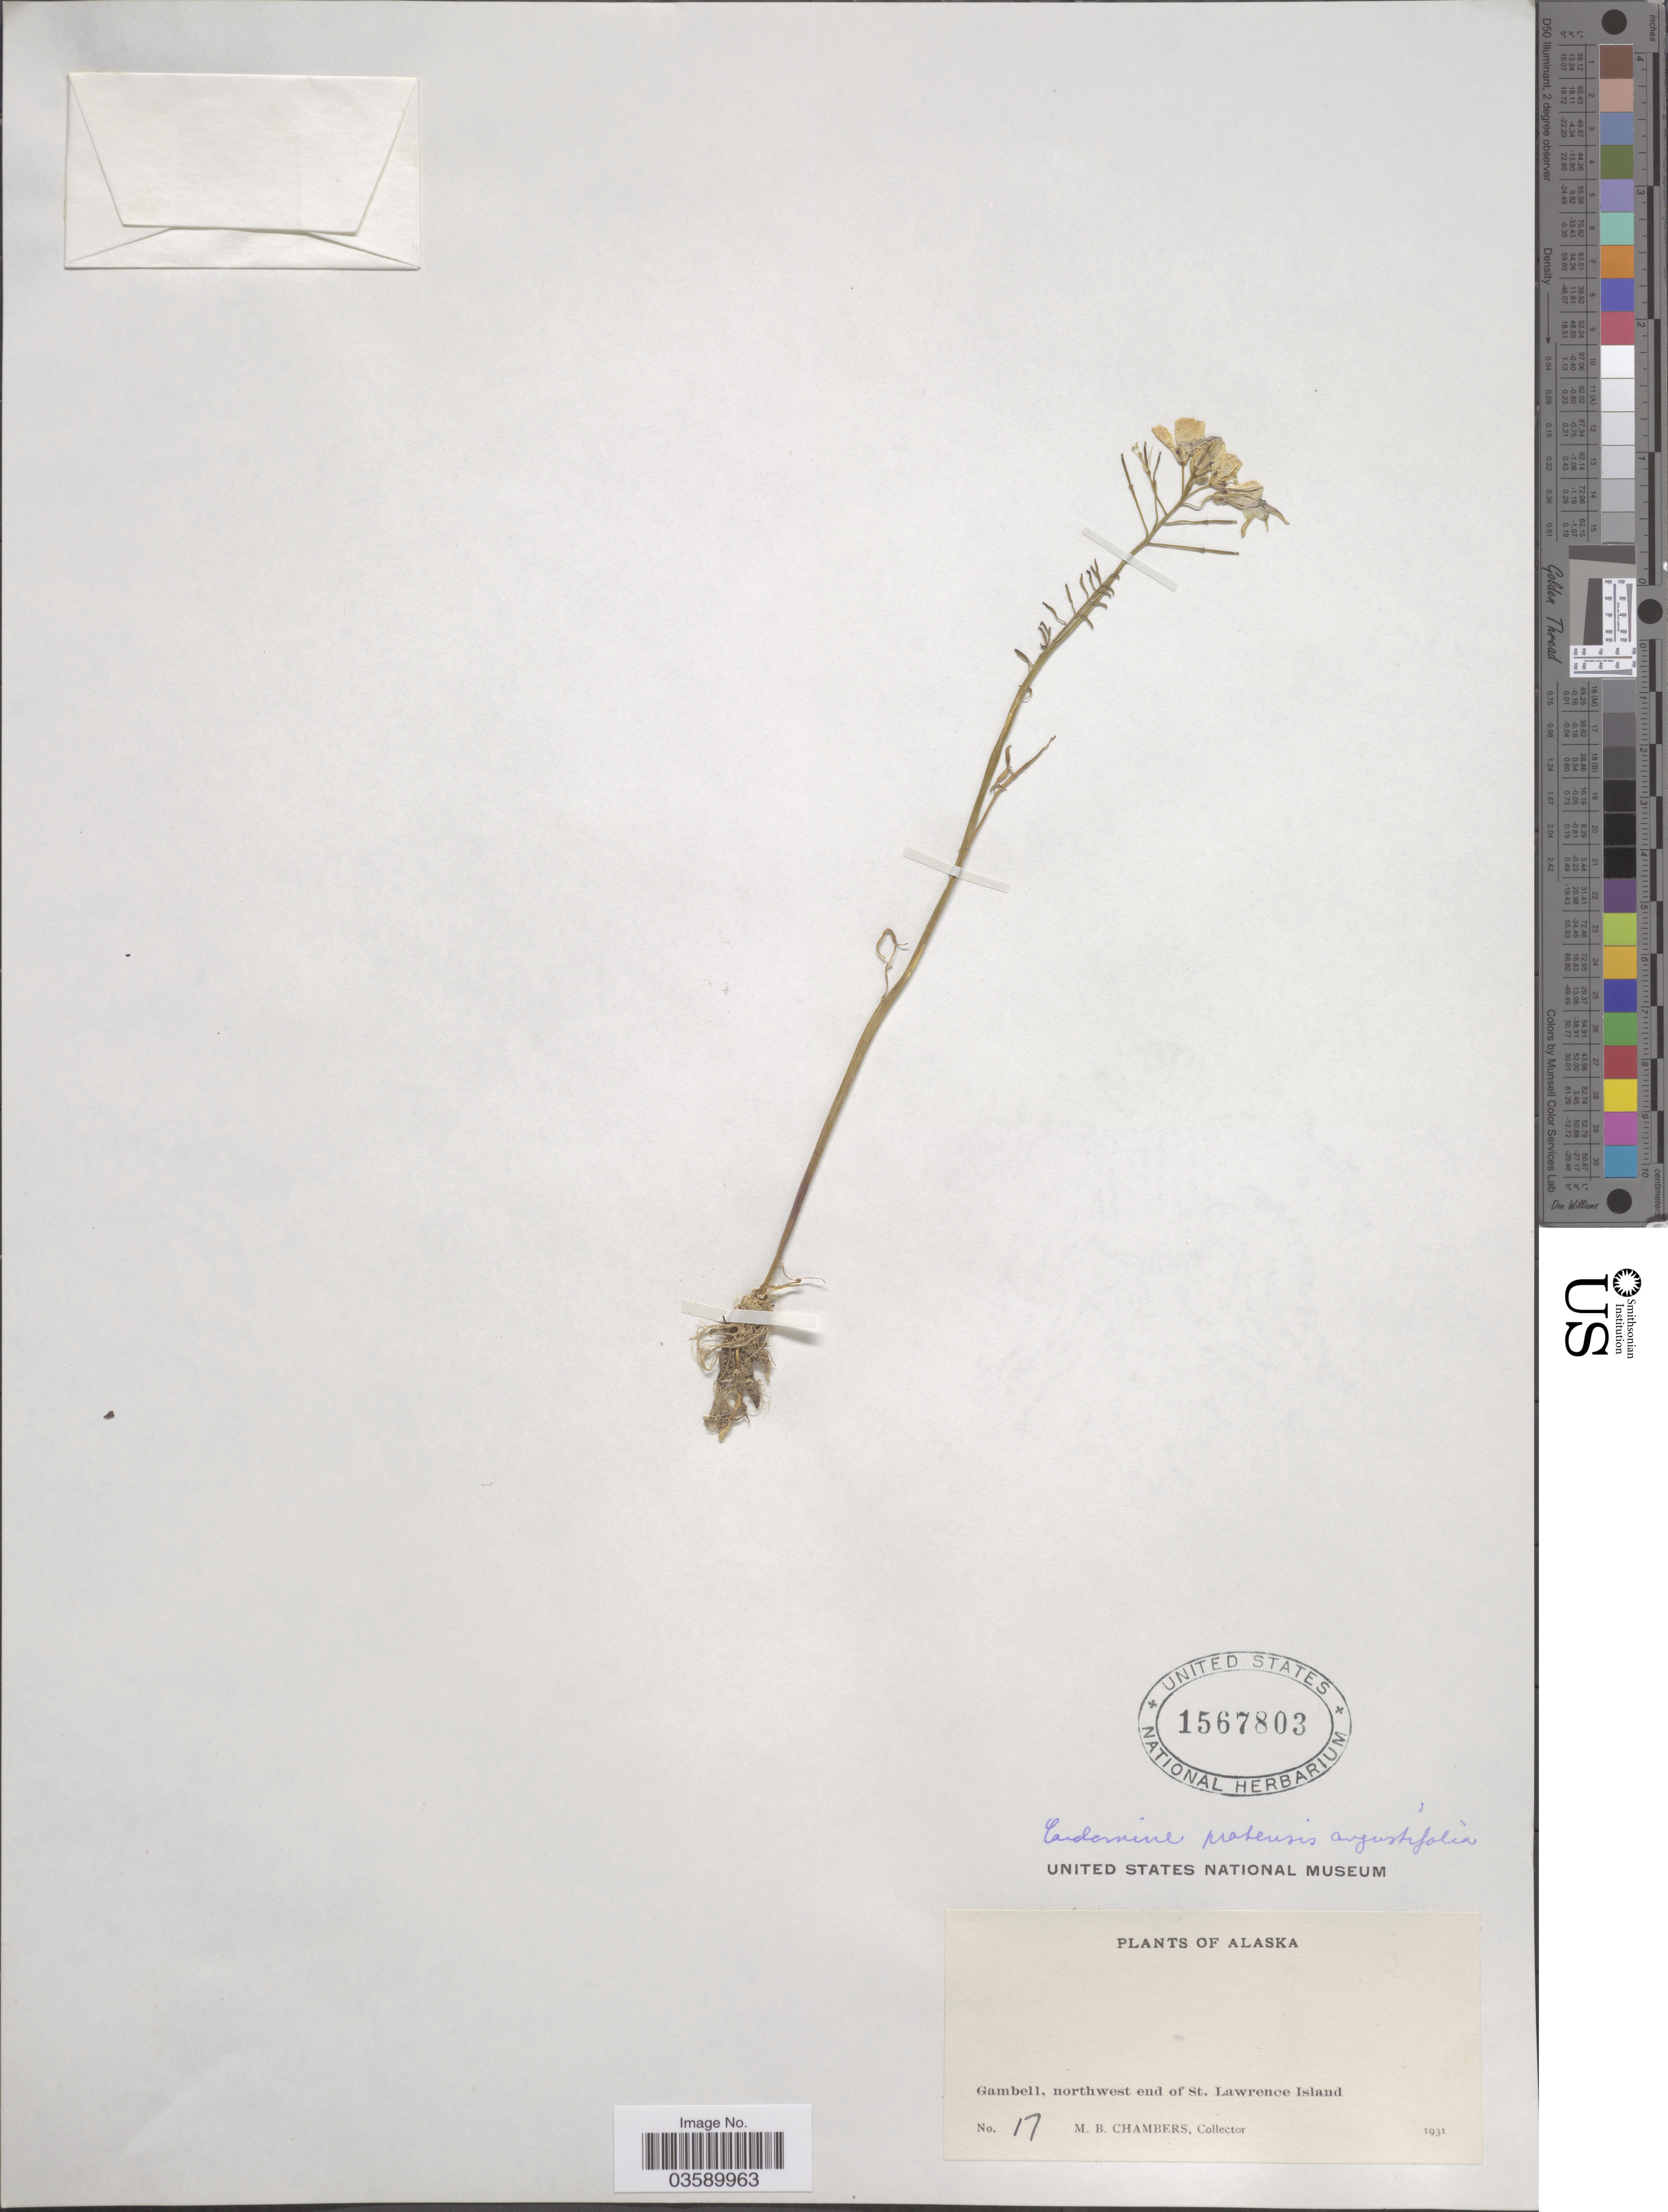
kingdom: Plantae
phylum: Tracheophyta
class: Magnoliopsida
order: Brassicales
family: Brassicaceae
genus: Cardamine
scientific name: Cardamine pratensis subsp. angustifolia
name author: (Hook.) O.E. Schulz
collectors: M. Chambers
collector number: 17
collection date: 1931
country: United States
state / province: Alaska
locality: Gambell, northwest end of St. Lawrence Island.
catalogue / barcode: US 1567803